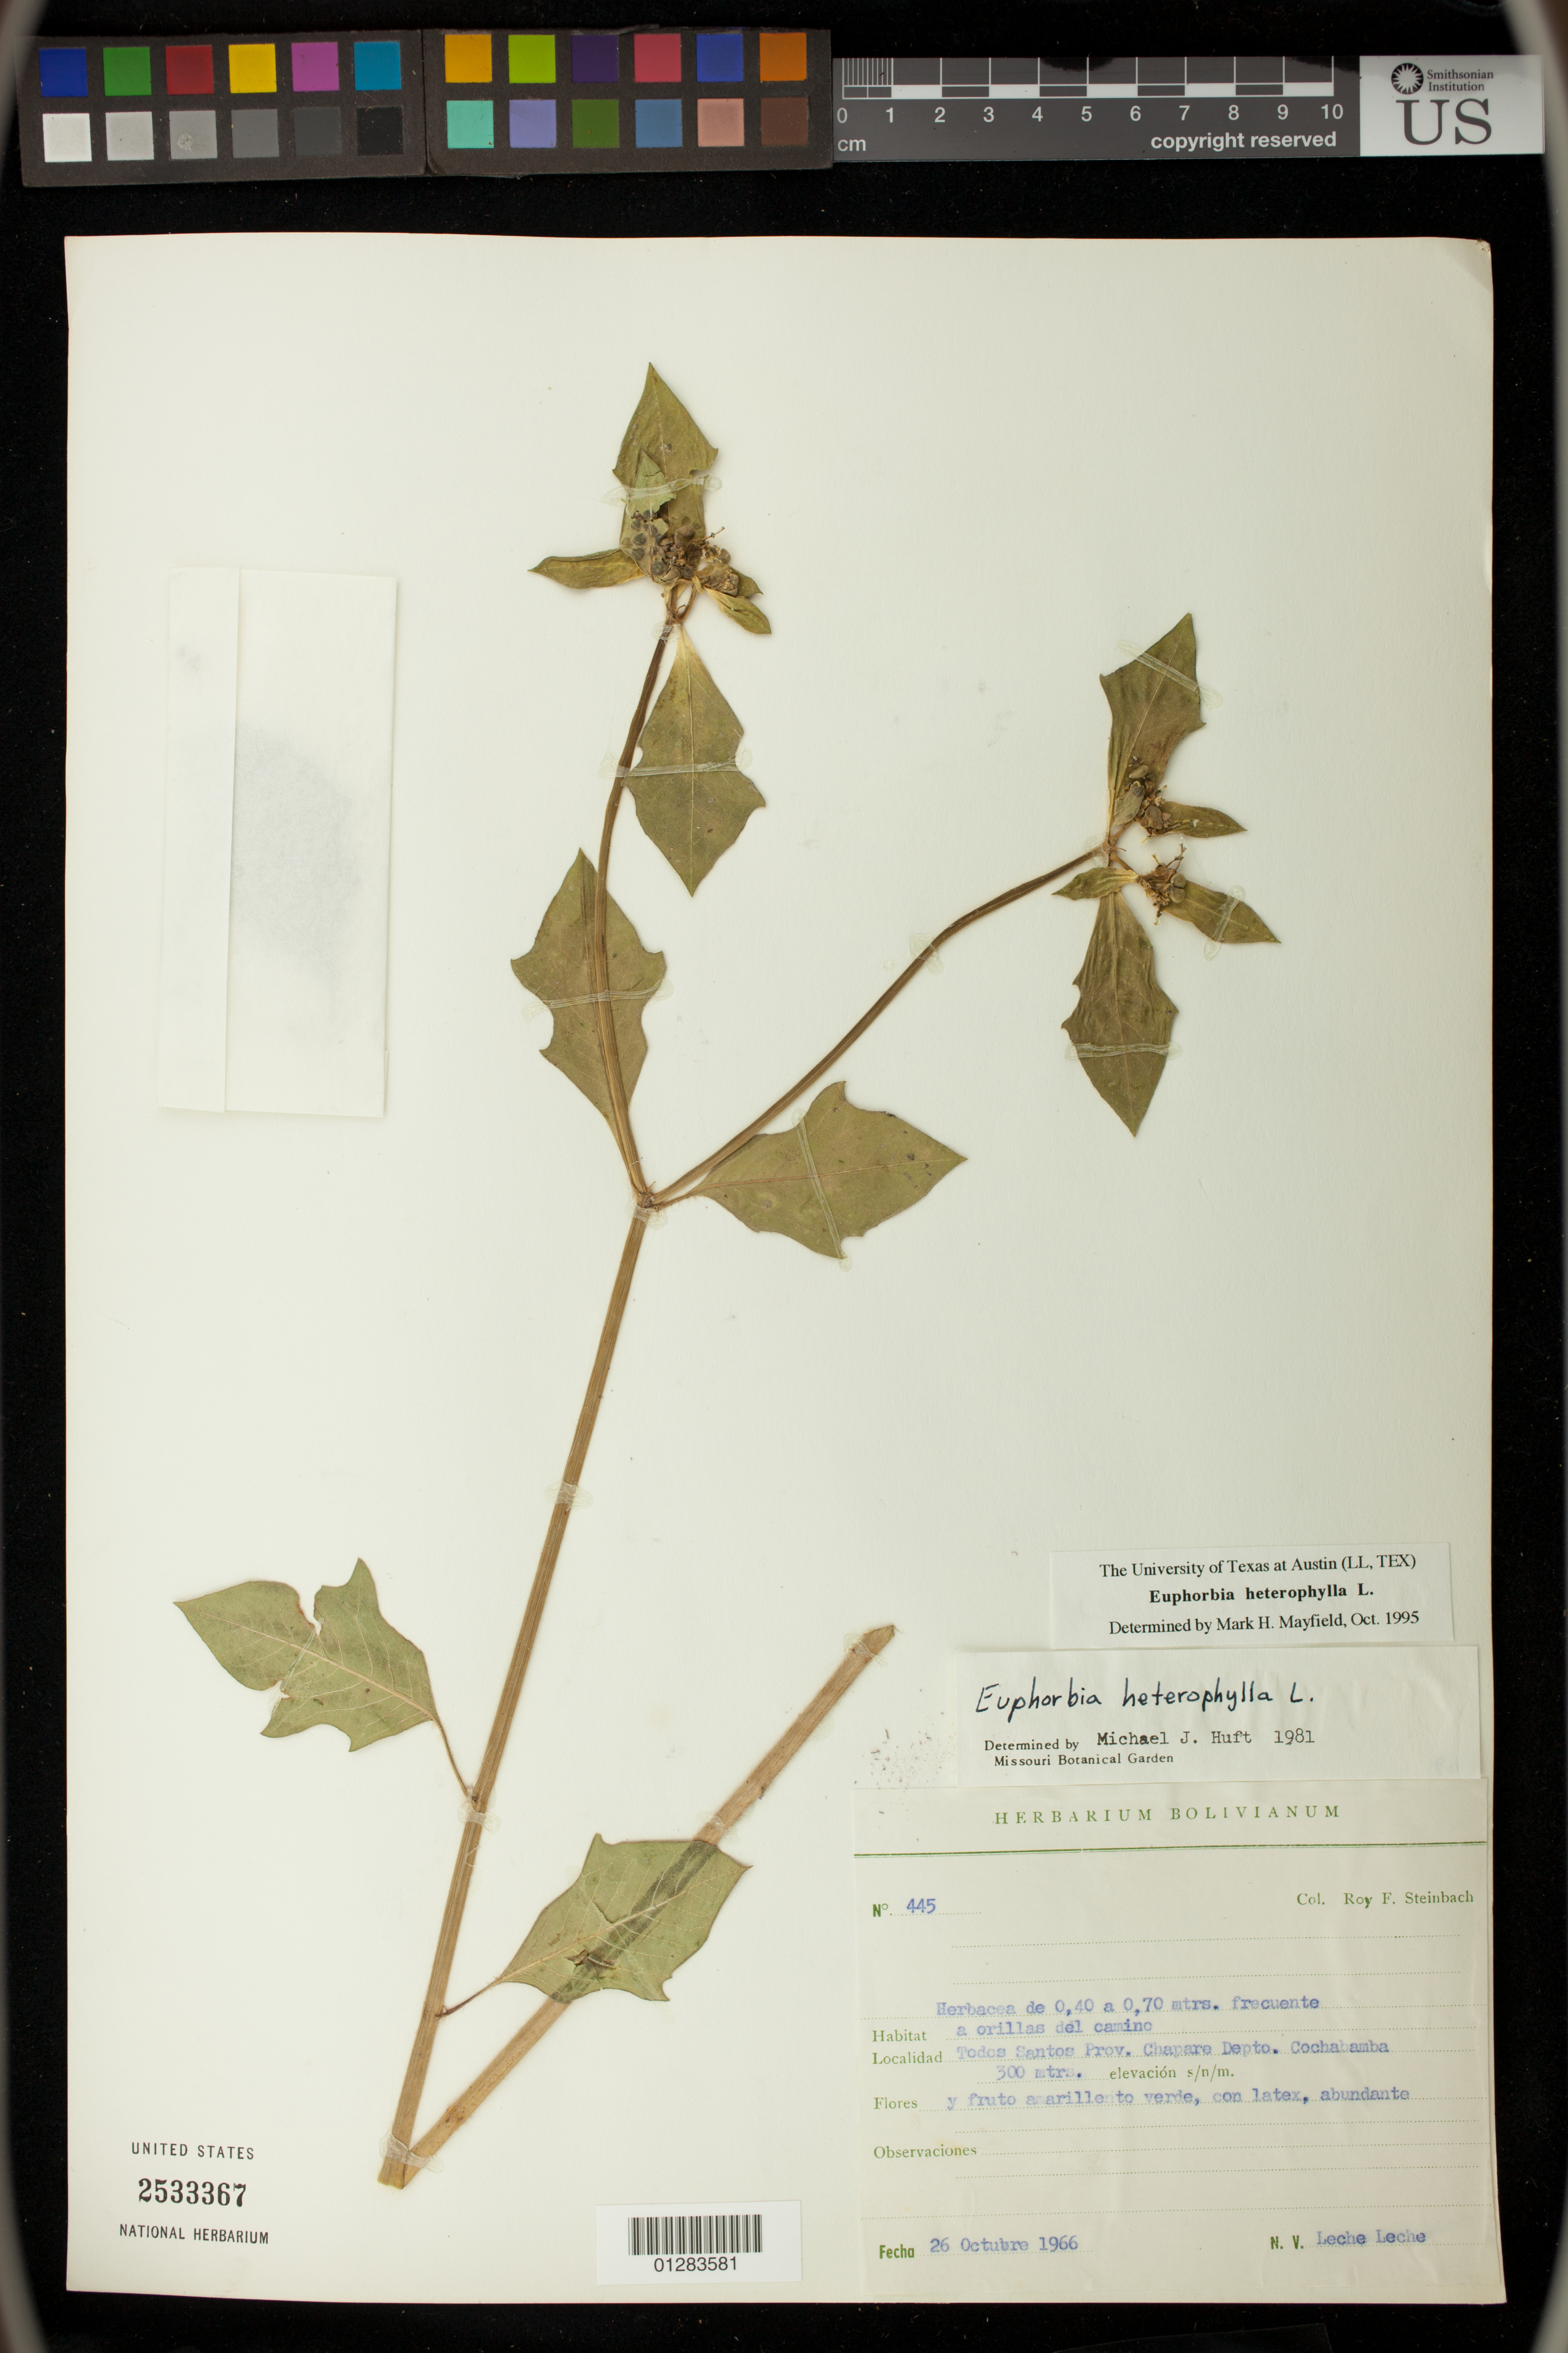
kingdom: Plantae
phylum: Tracheophyta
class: Magnoliopsida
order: Malpighiales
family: Euphorbiaceae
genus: Euphorbia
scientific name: Euphorbia heterophylla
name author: L.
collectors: R. F. Steinbach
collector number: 445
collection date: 1966-10-26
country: Bolivia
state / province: Cochabamba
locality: Todos Santos, Prov. Chapare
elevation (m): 300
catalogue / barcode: US 2533367